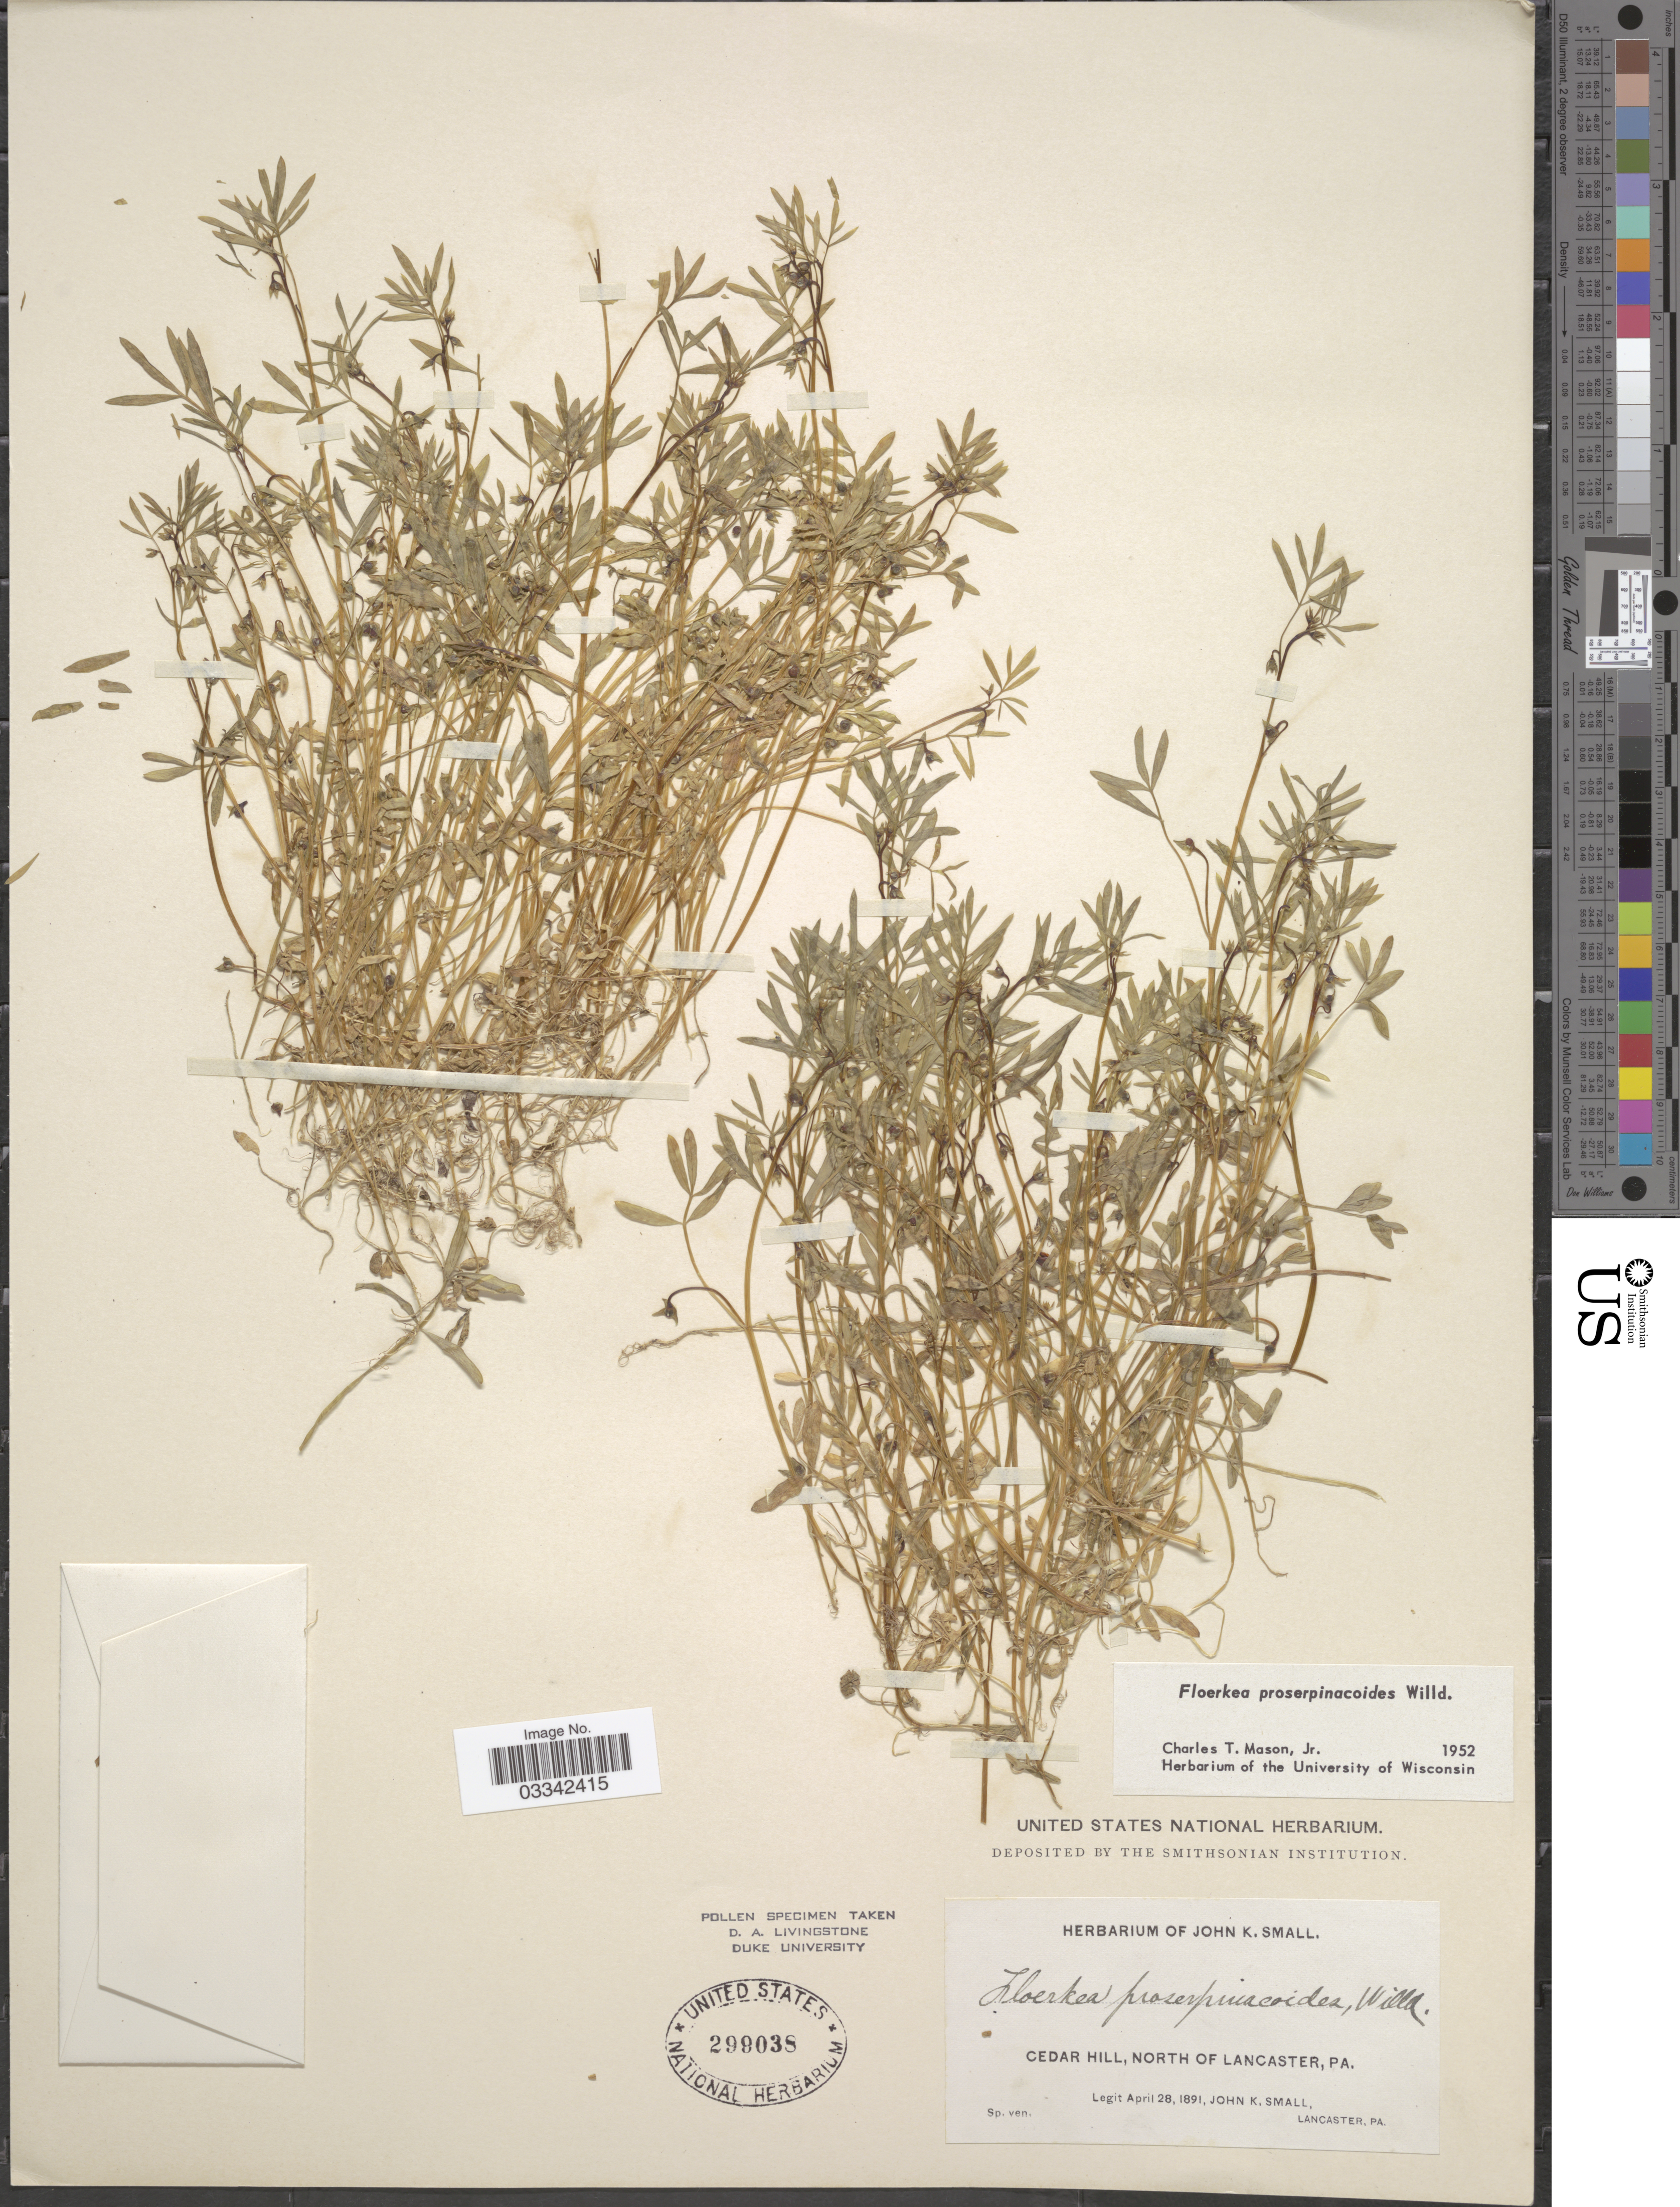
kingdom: Plantae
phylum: Tracheophyta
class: Magnoliopsida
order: Brassicales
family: Limnanthaceae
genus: Floerkea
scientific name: Floerkea proserpinacoides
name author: Willd.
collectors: J. K. Small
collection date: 1891-04-28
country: United States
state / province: Pennsylvania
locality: Cedar Hill, North of Lancaster.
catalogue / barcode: US 299038